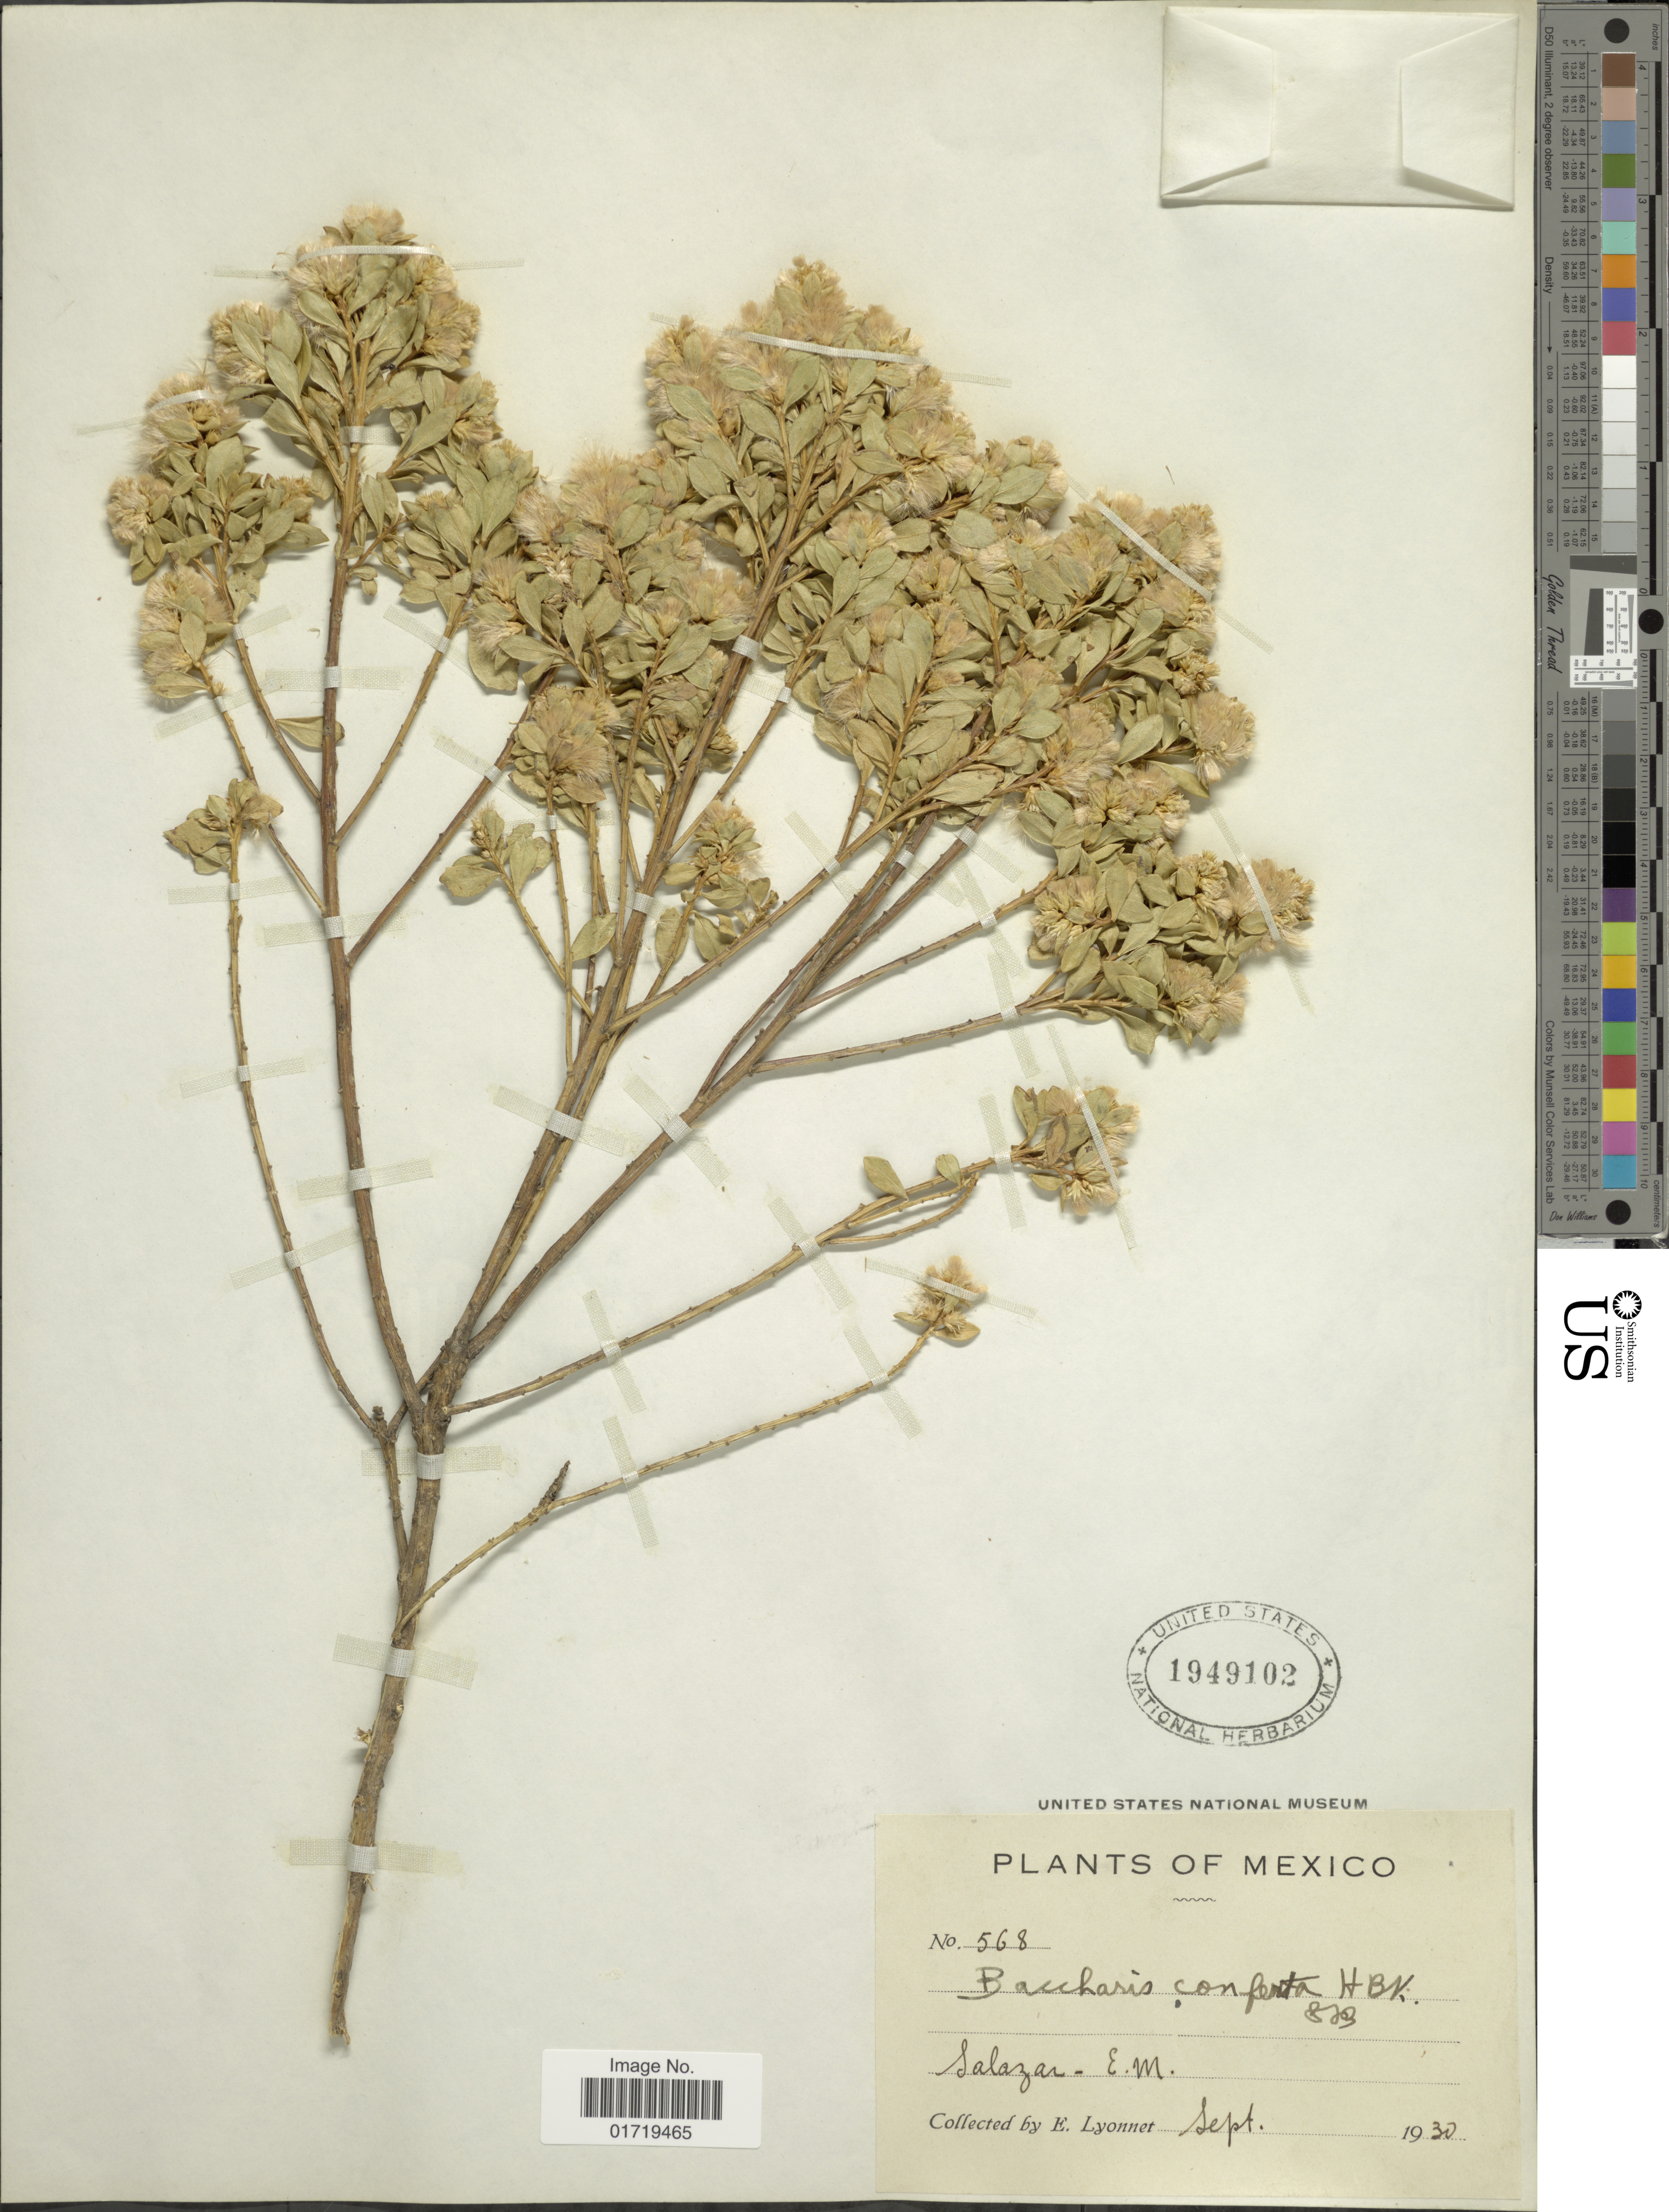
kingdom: Plantae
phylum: Tracheophyta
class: Magnoliopsida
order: Asterales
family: Asteraceae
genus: Baccharis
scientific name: Baccharis conferta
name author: Kunth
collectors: E. Lyonnet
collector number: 568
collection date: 1930-09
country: Mexico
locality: Salazar, E. M.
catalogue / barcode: US 1949102